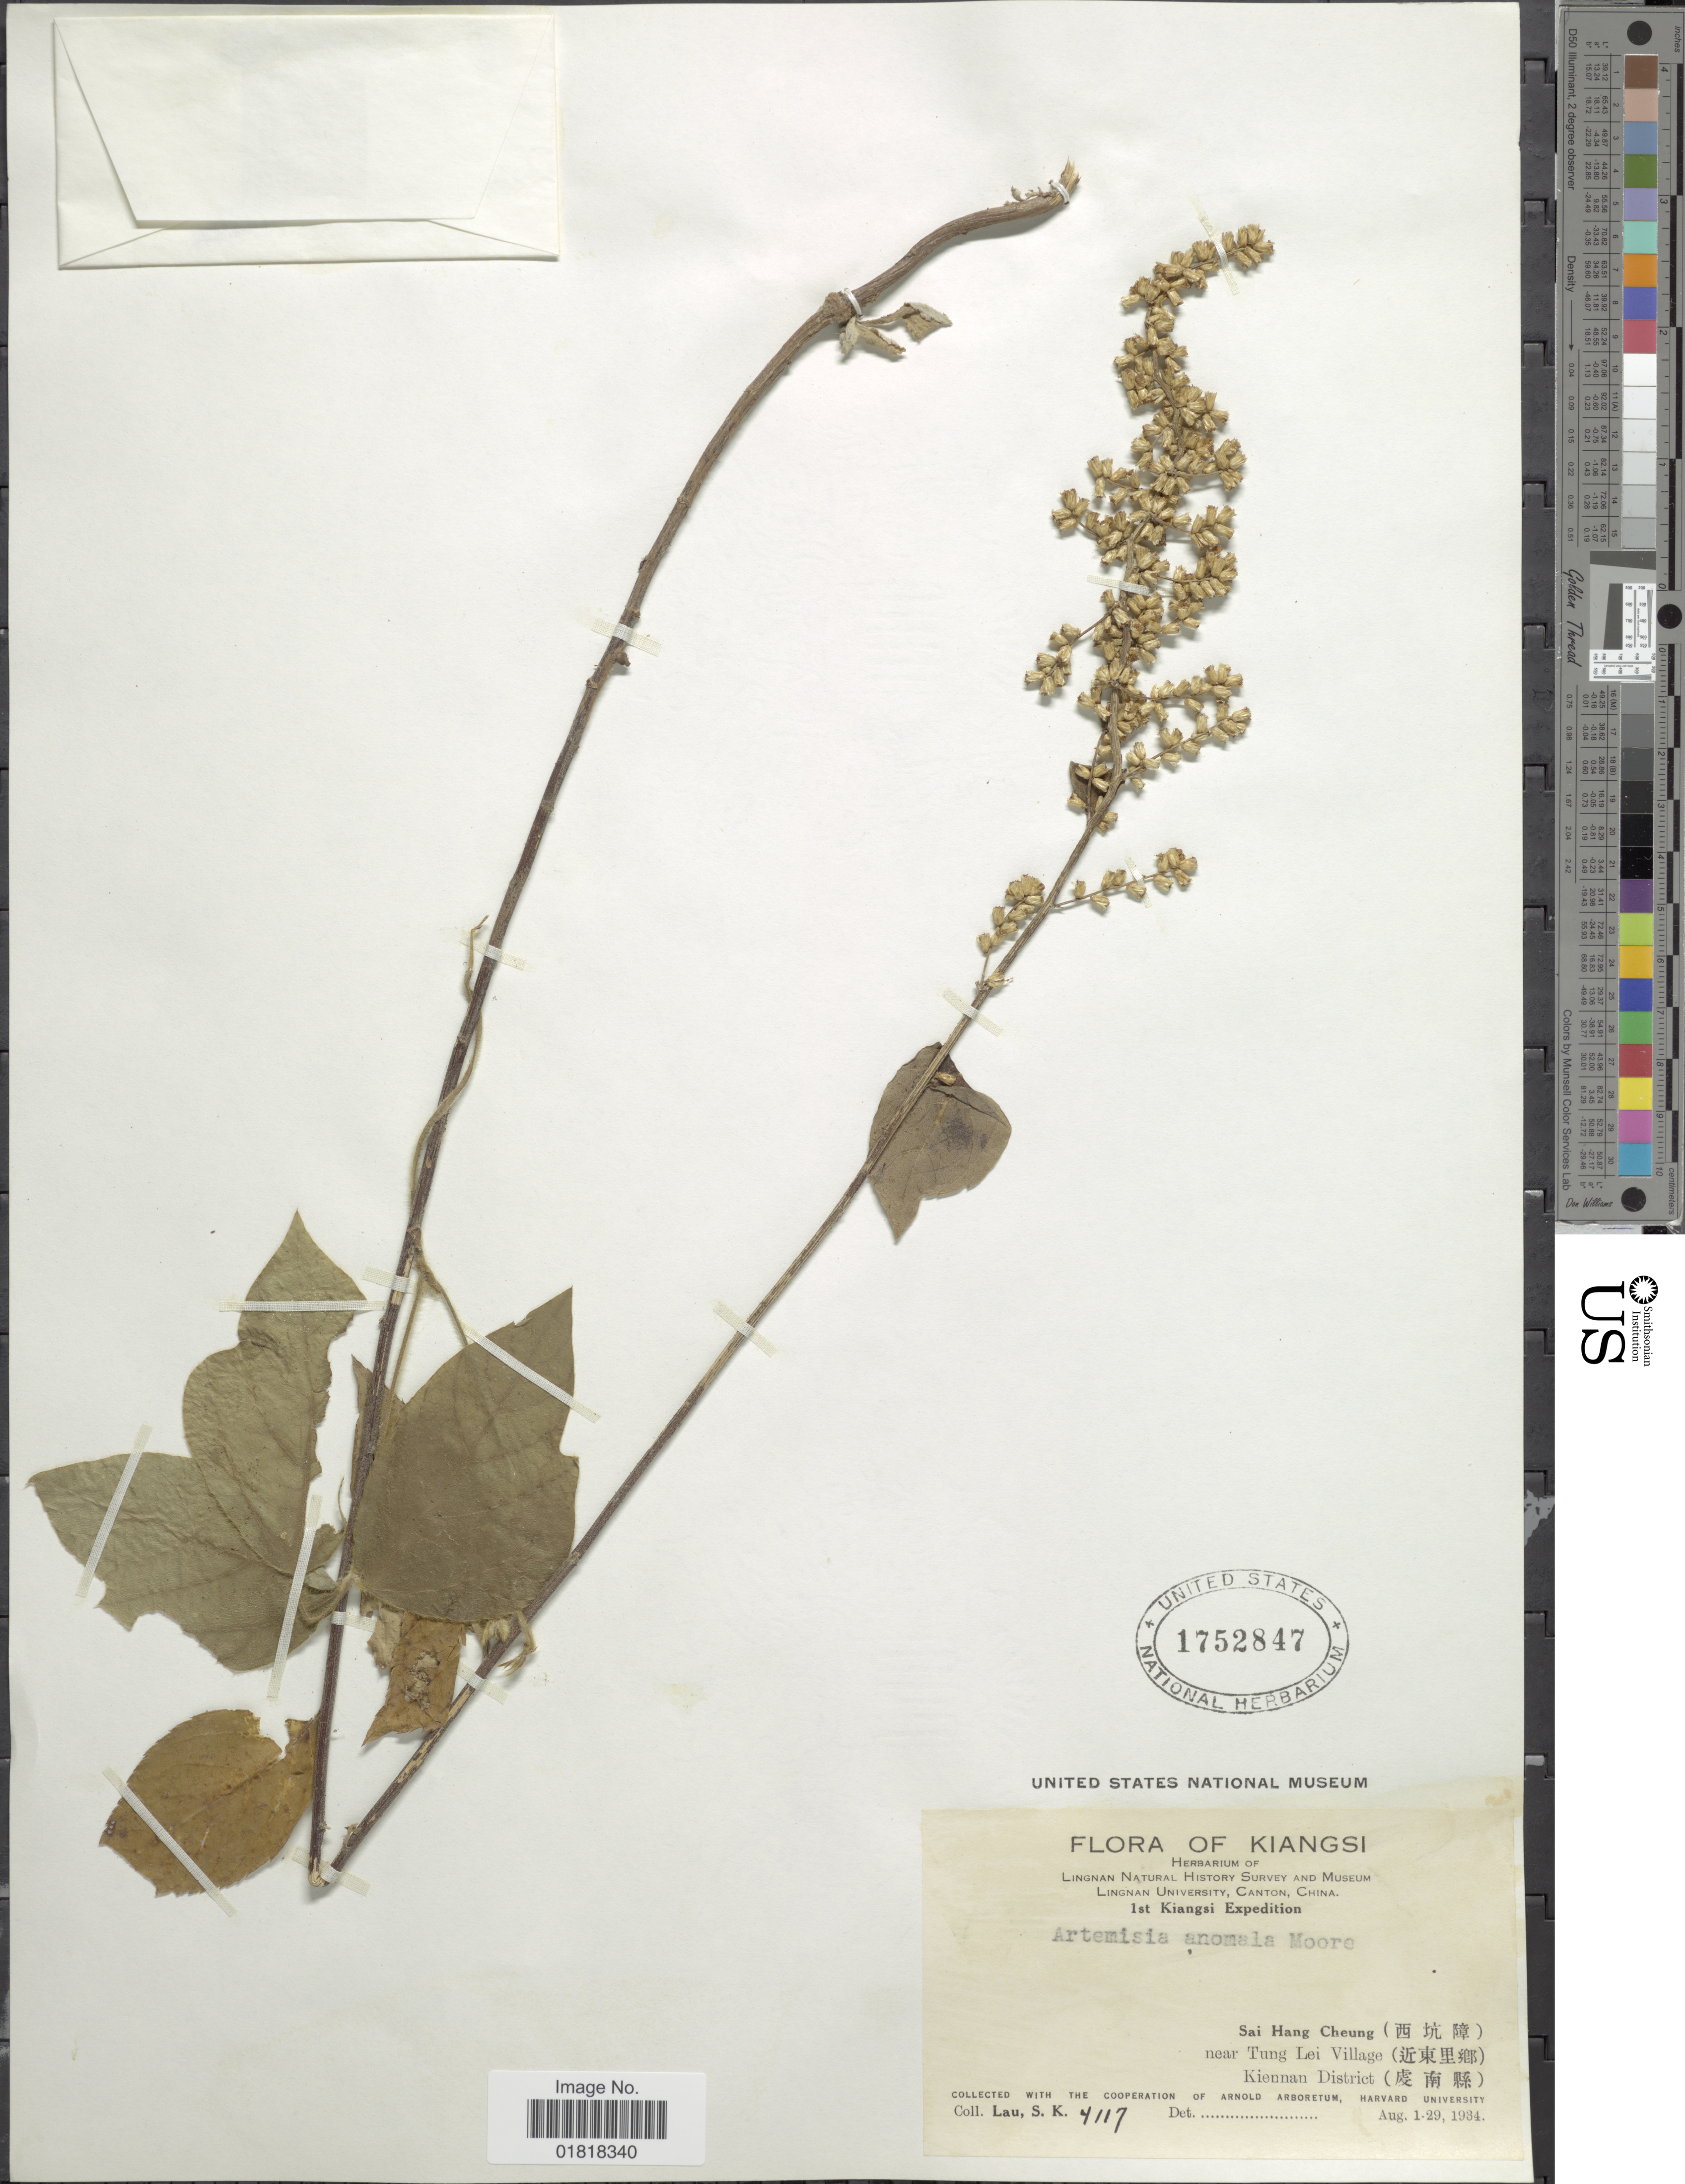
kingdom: Plantae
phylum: Tracheophyta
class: Magnoliopsida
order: Asterales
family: Asteraceae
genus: Artemisia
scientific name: Artemisia anomala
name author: S. Moore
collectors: S. K. Lau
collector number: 4117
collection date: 1934-08-01/1934-08-29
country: China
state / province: Jiangxi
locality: Kiangsi, Sai Hang Cheung near Tung Lei Village, Kiennan District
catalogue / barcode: US 1752847